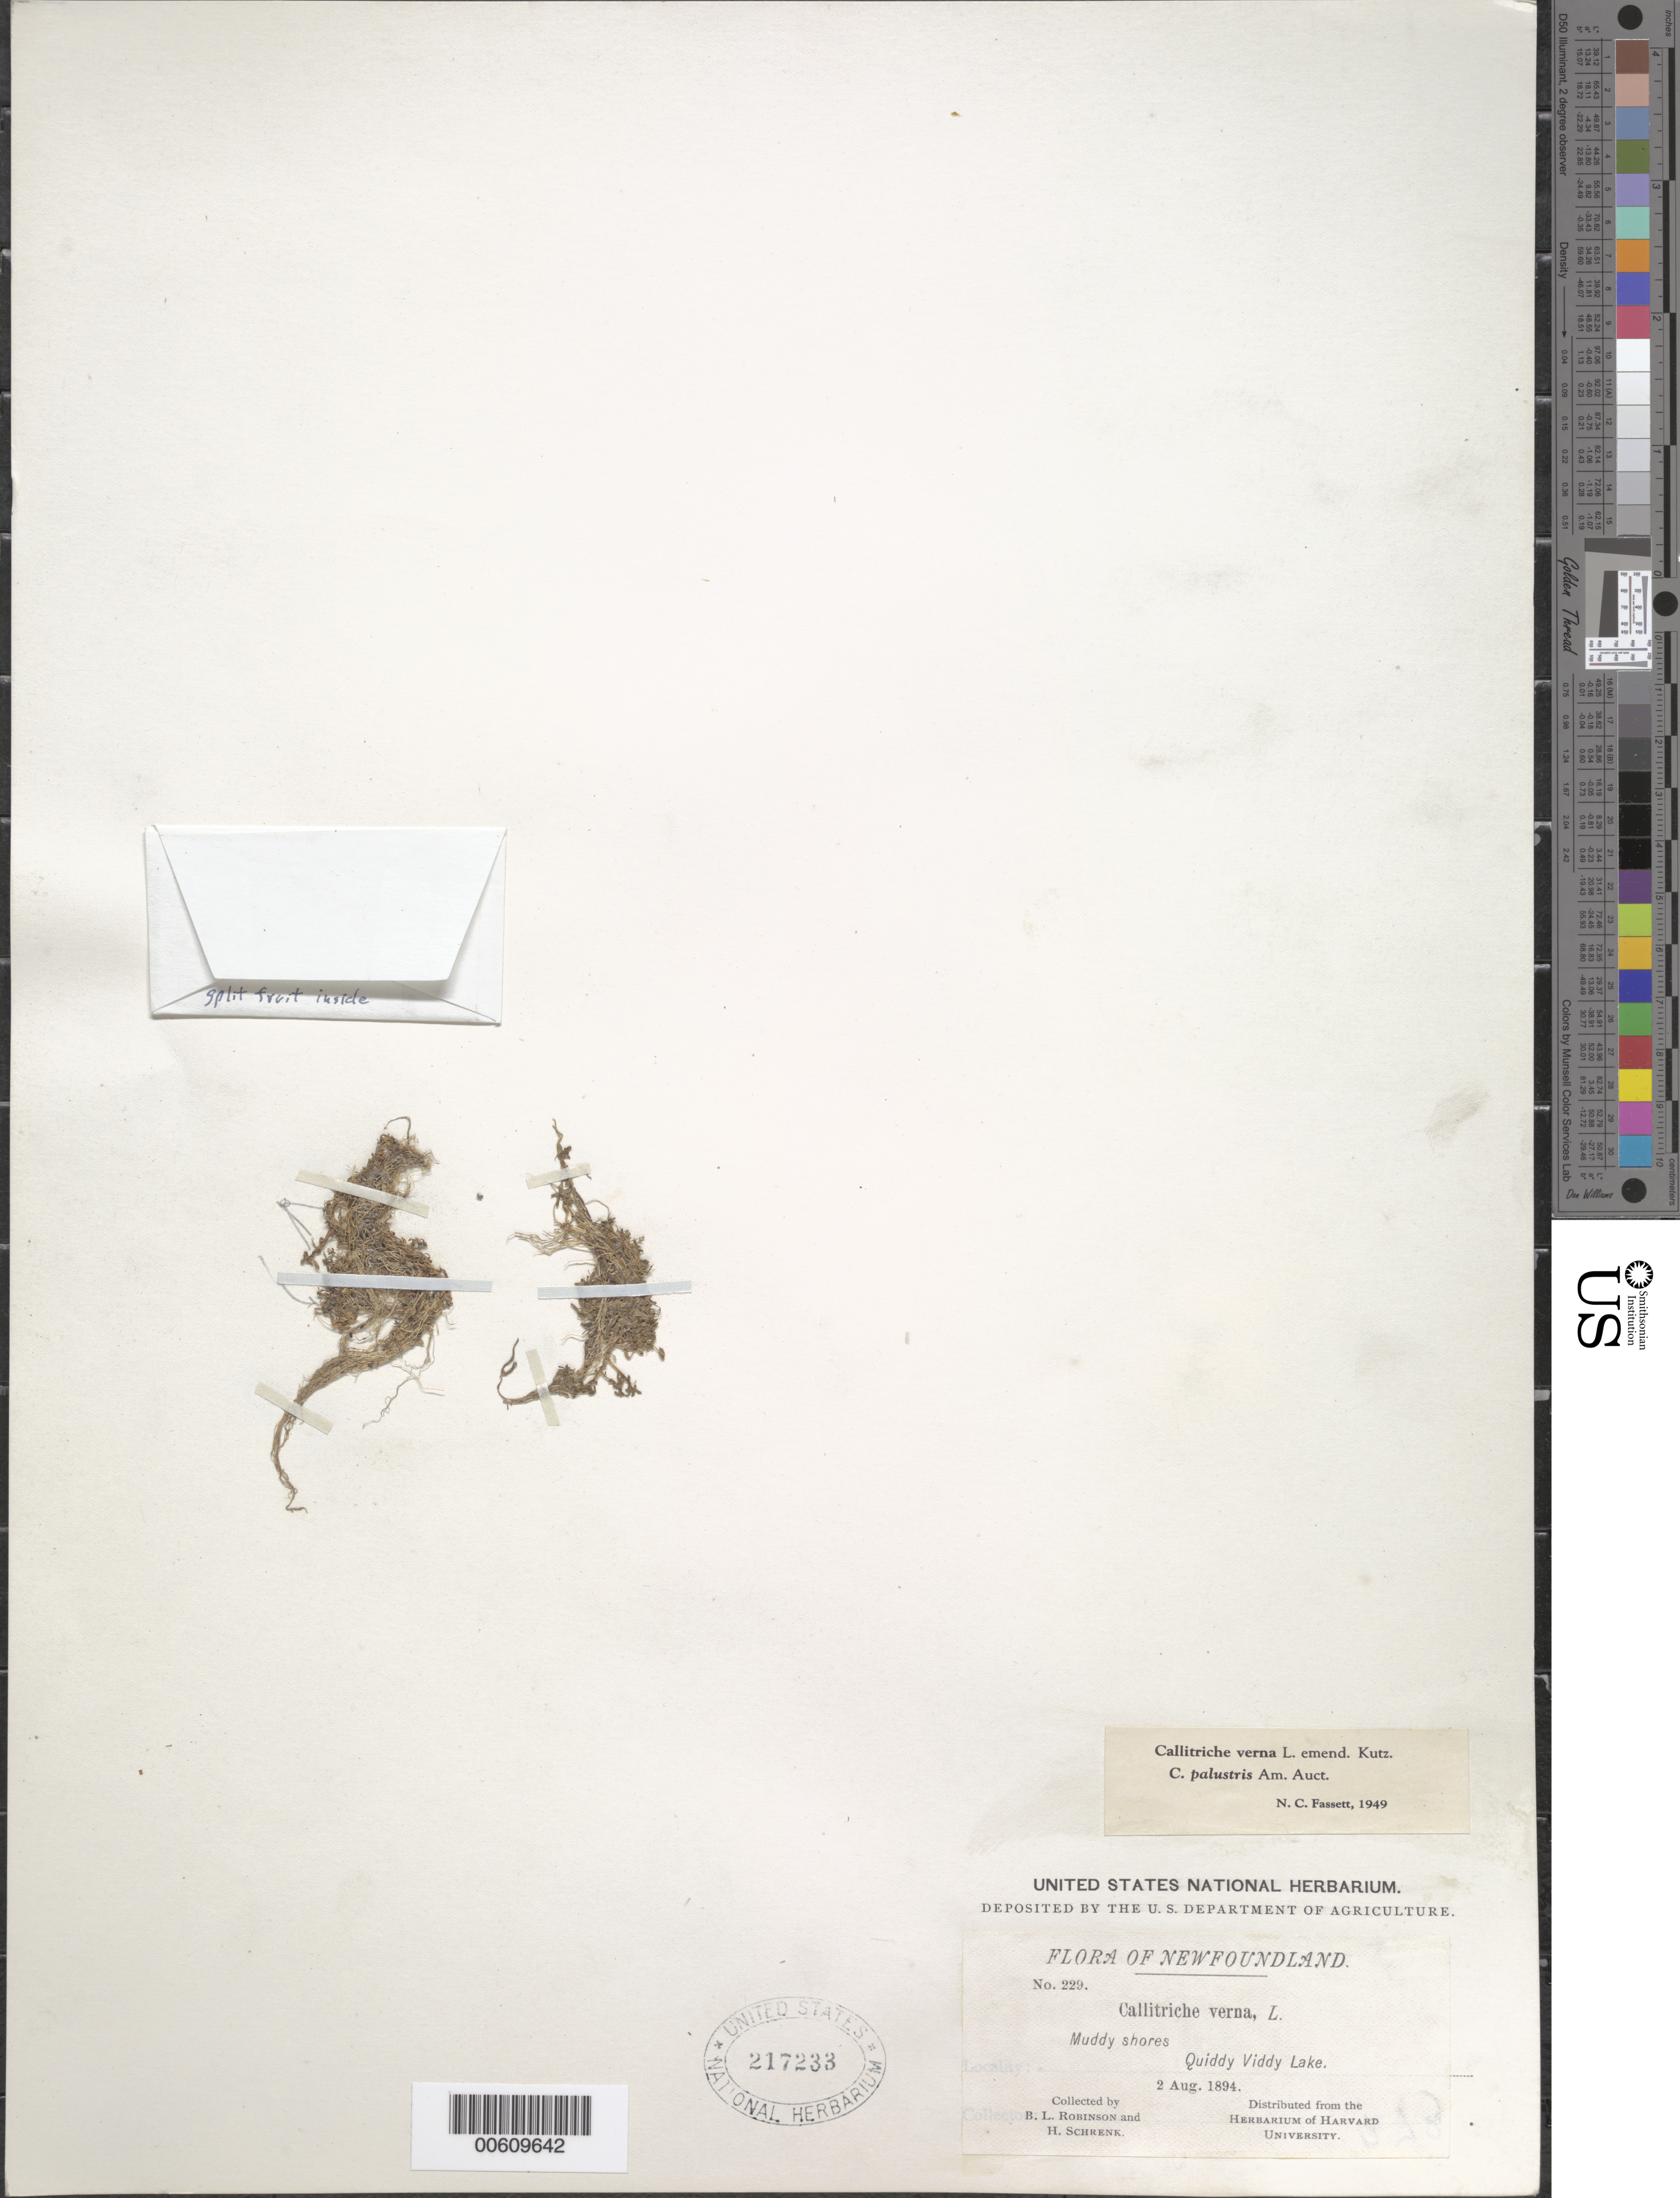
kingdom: Plantae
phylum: Tracheophyta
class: Magnoliopsida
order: Lamiales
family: Plantaginaceae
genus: Callitriche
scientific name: Callitriche verna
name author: L.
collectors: B. L. Robinson & H. v. Schrenk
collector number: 229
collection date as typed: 02 Aug 1894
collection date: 1894-08-02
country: Canada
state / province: Newfoundland and Labrador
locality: Quiddy Viddy Lake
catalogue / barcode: US 217233